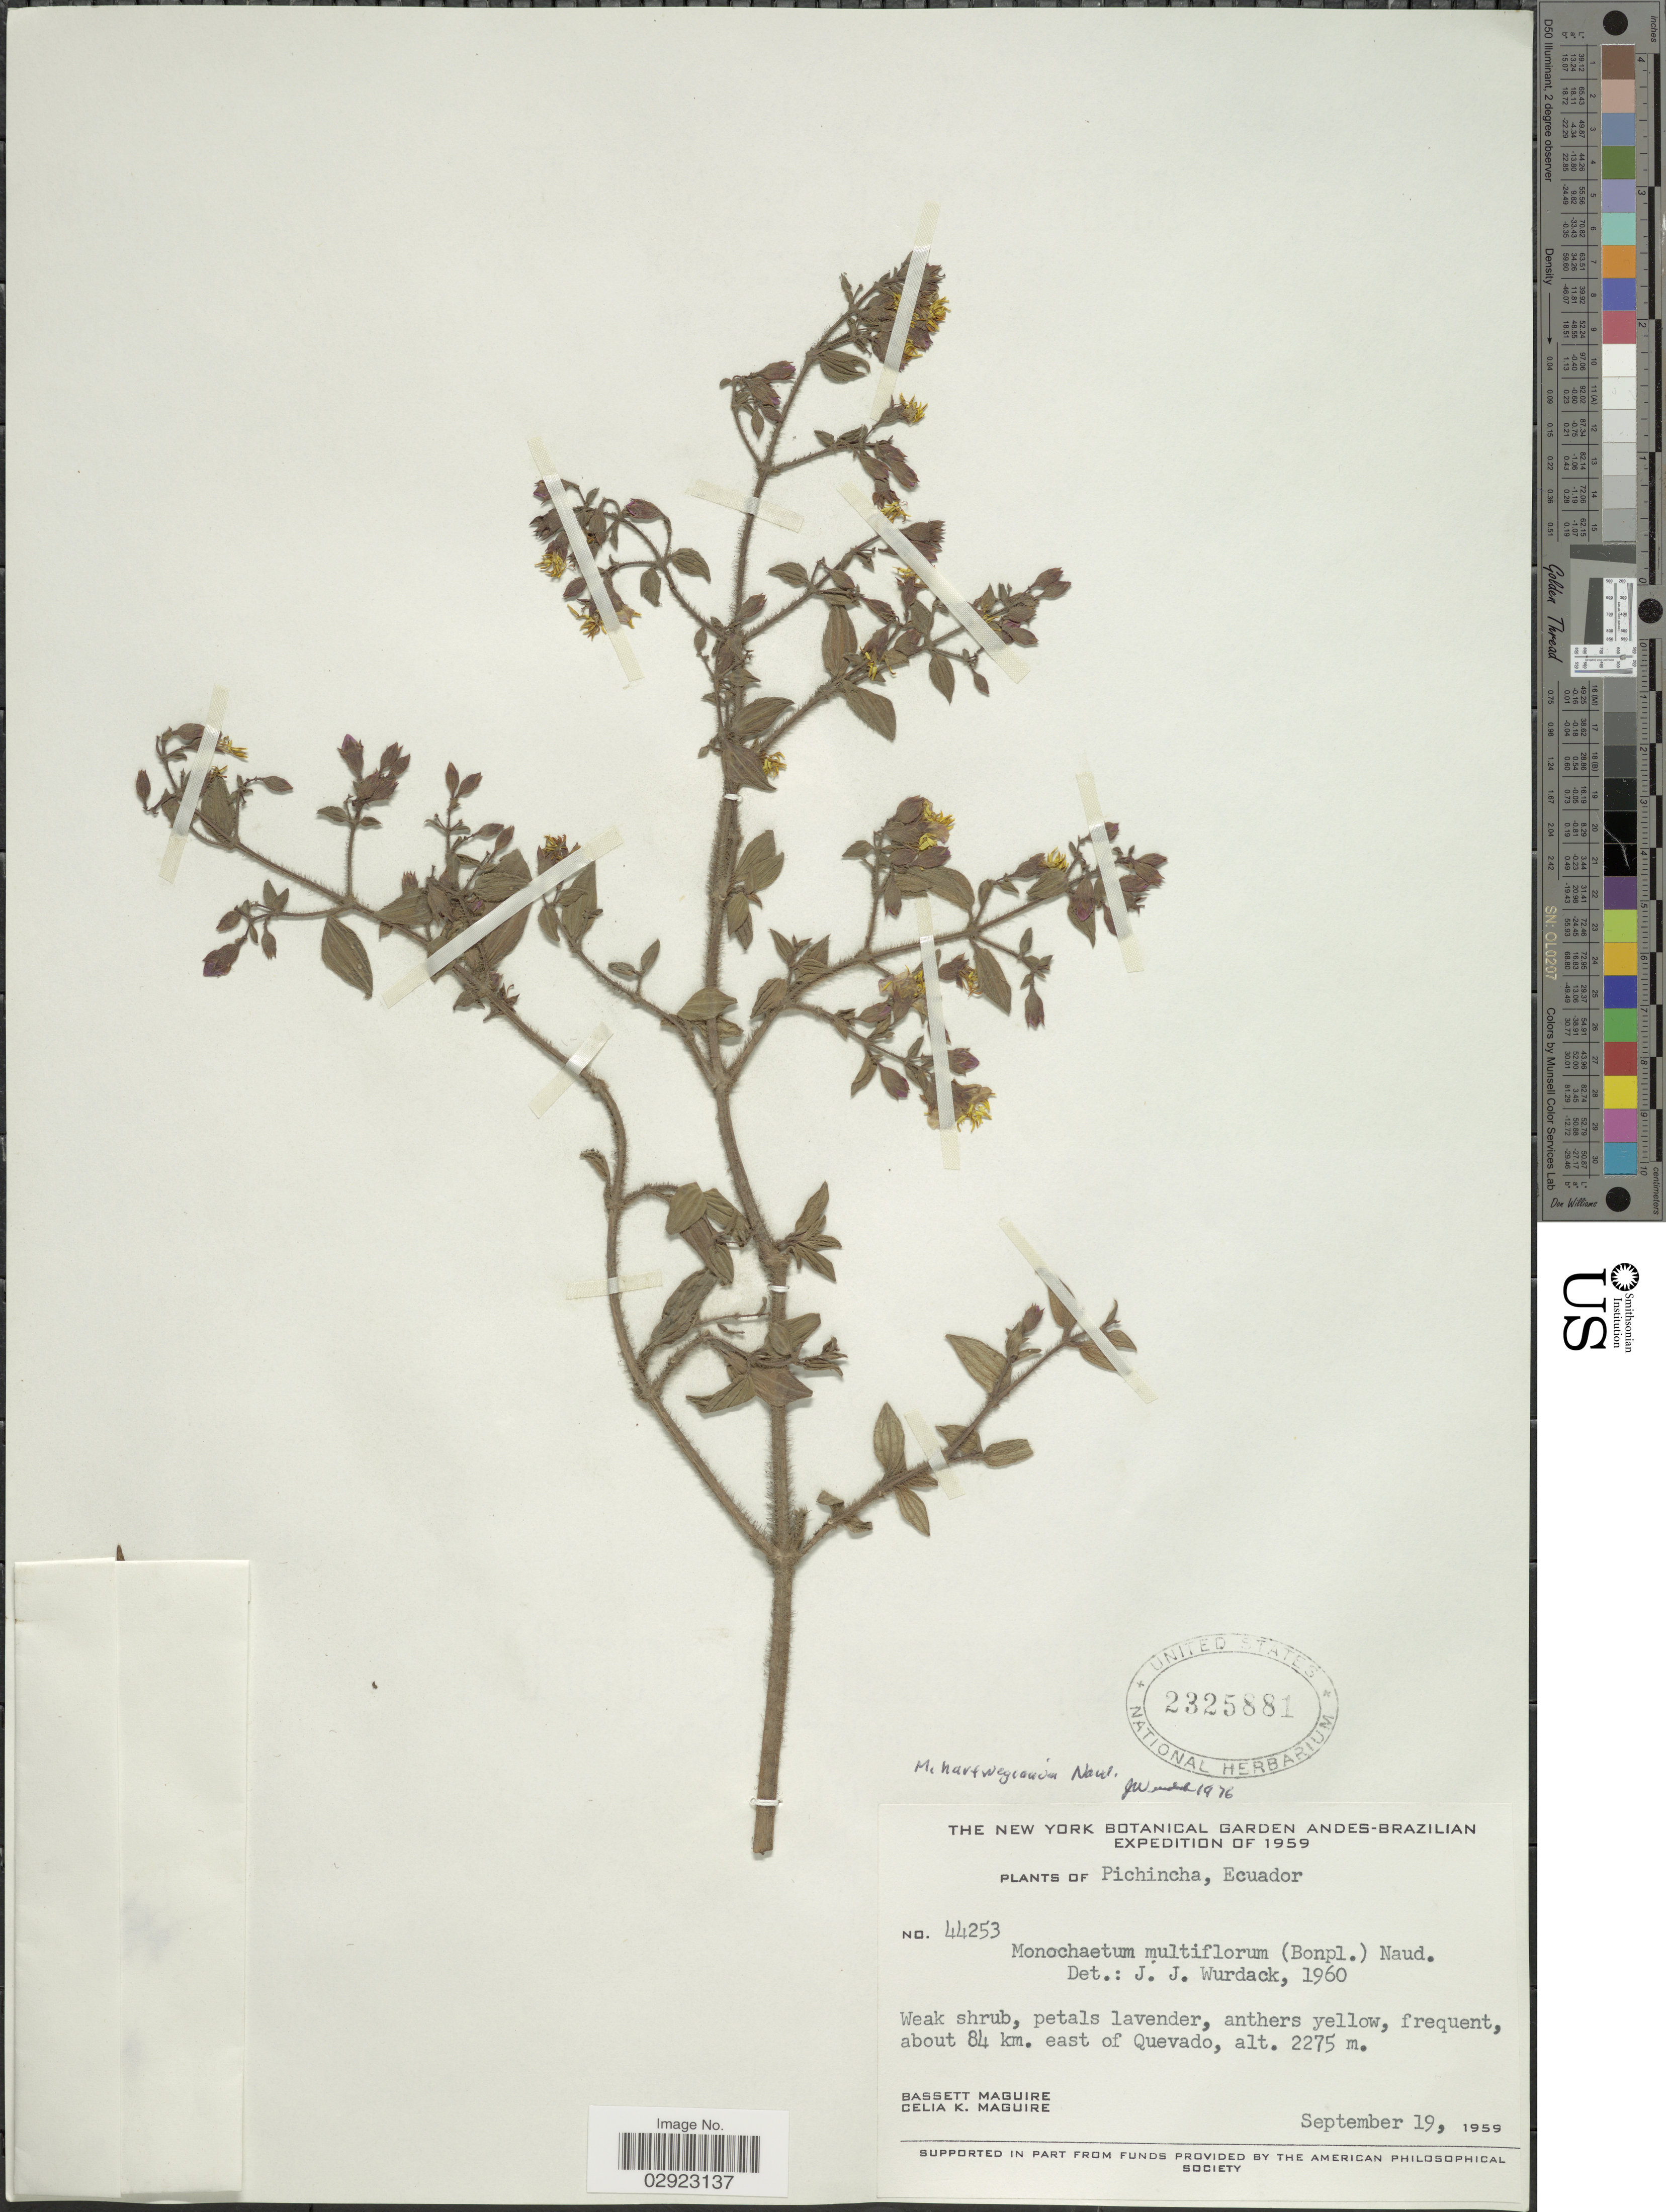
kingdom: Plantae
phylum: Tracheophyta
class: Magnoliopsida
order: Myrtales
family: Melastomataceae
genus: Monochaetum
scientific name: Monochaetum hartwegianum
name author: Naudin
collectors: B. Maguire & C. K. Maguire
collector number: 44253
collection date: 1959-09-19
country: Ecuador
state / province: Pichincha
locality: About 84 km. east of Quevado.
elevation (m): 2275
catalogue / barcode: US 2325881